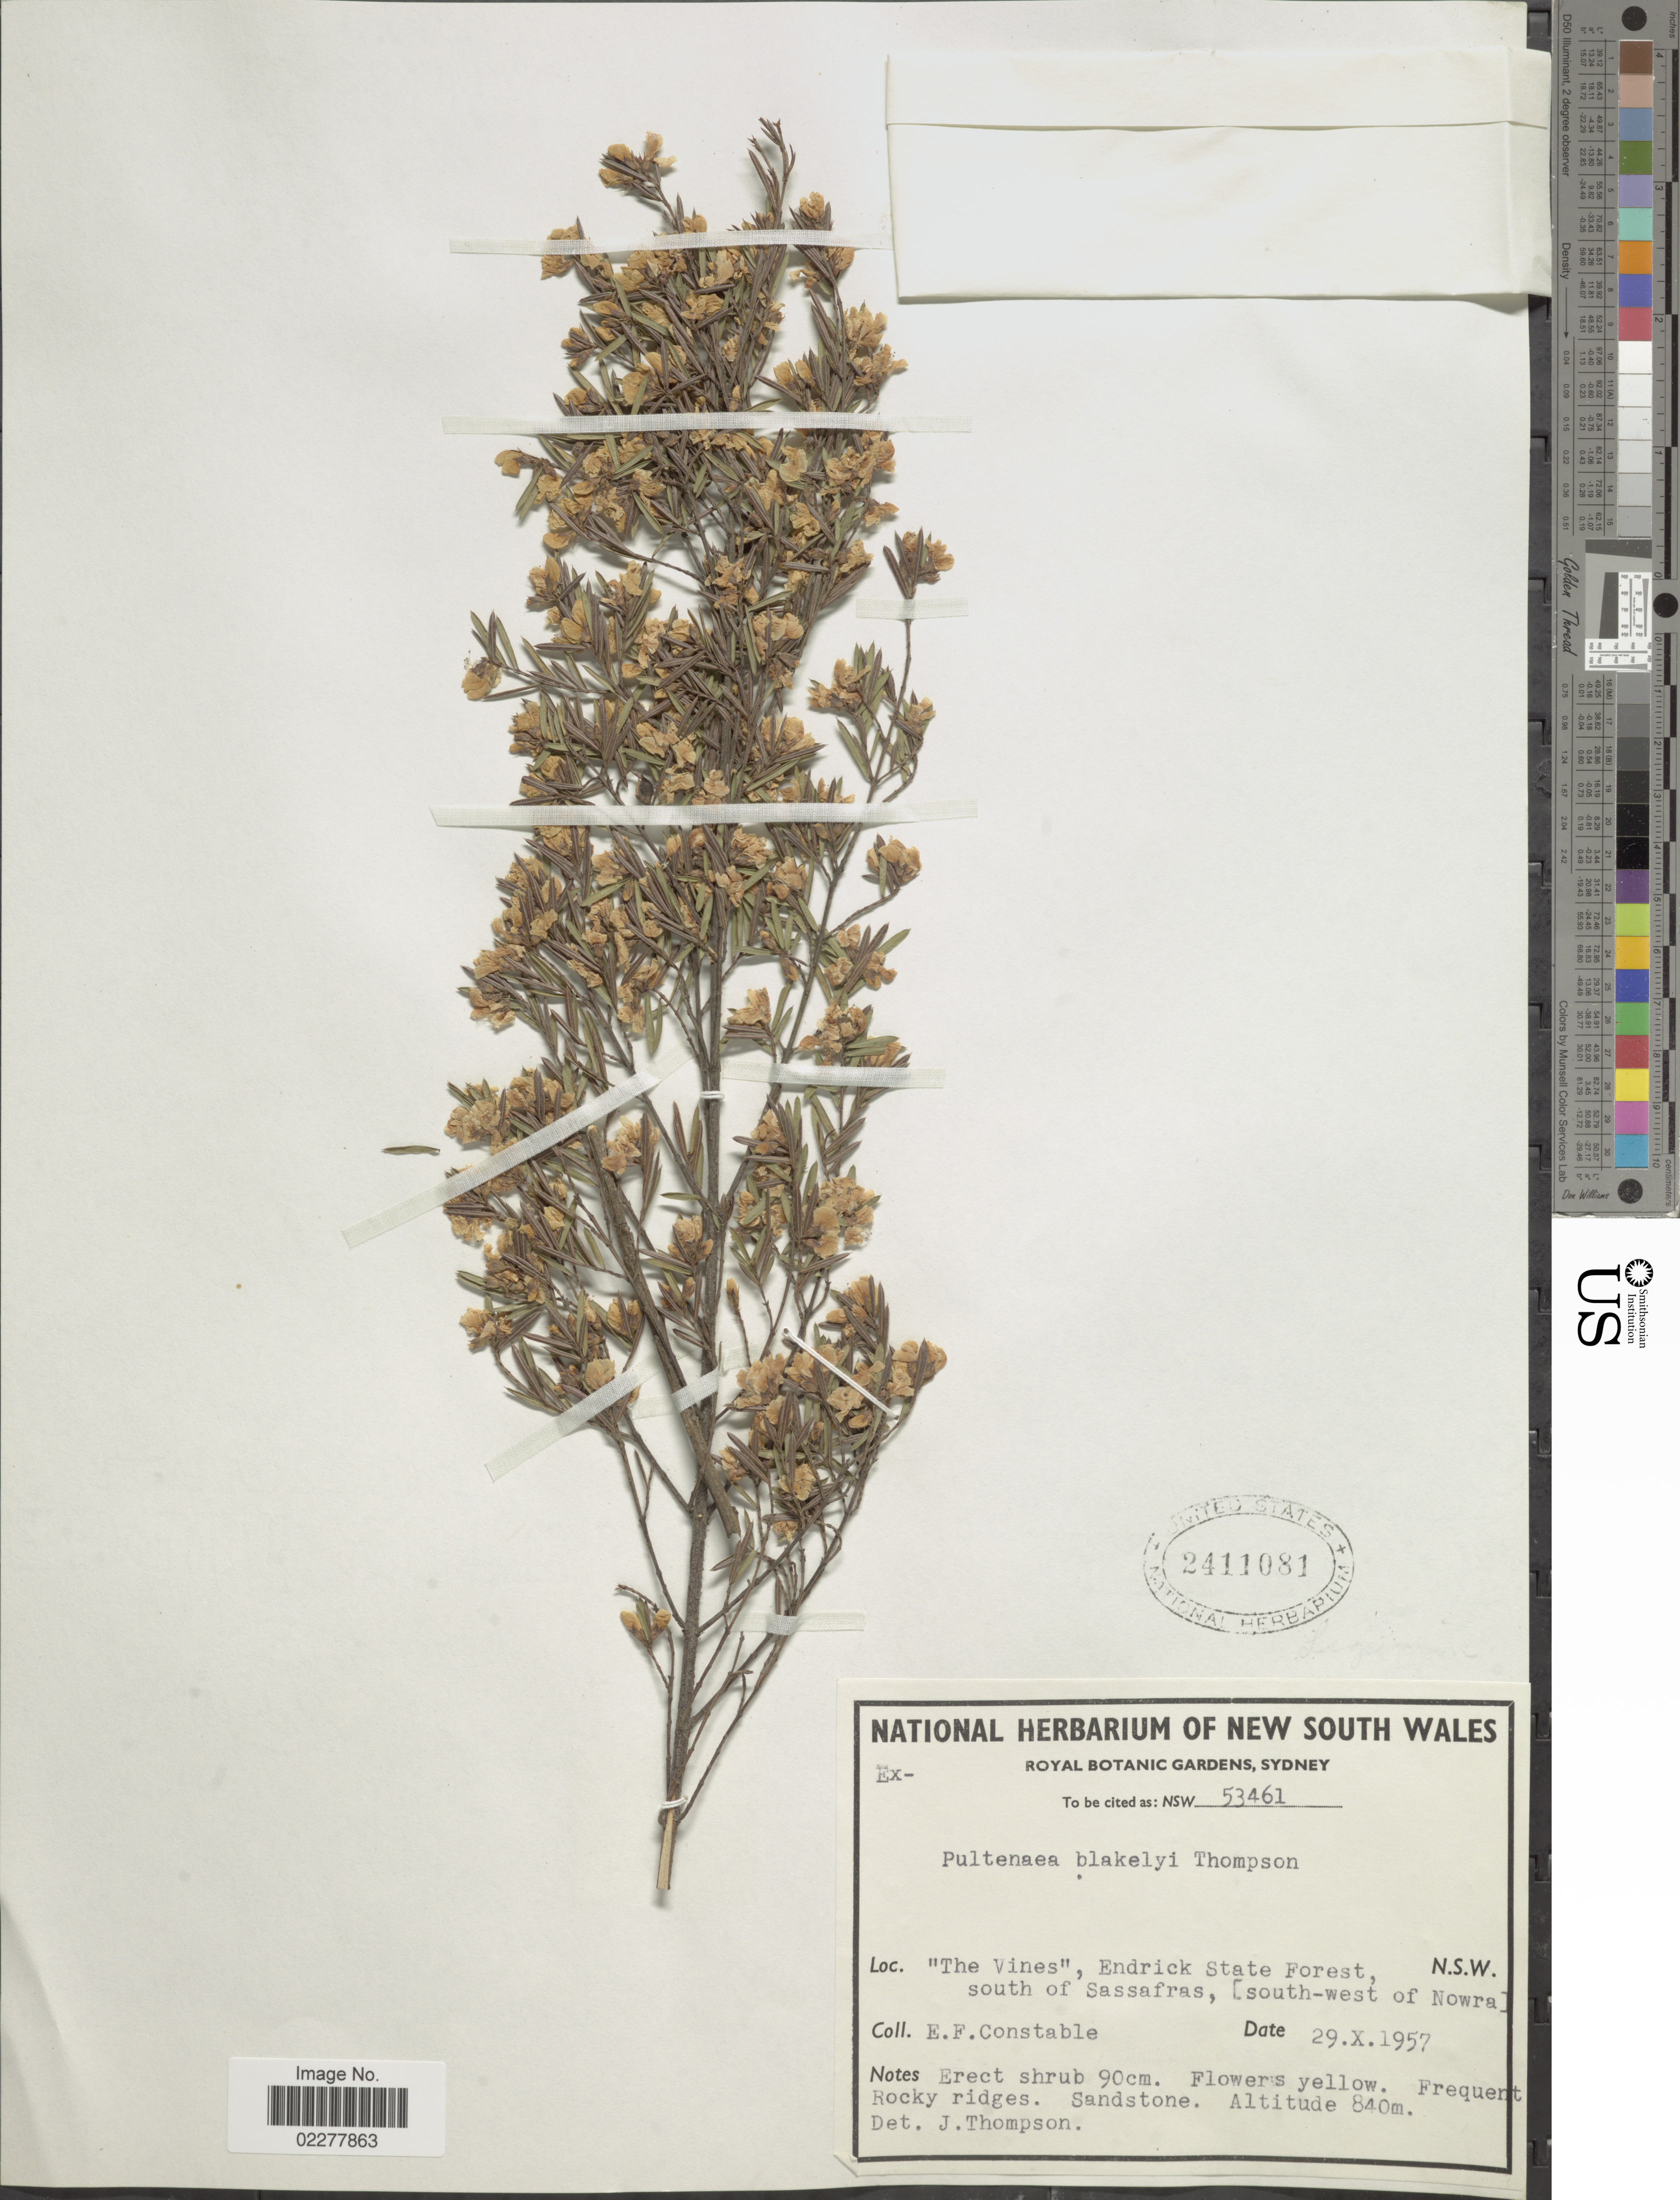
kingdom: Plantae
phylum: Tracheophyta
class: Magnoliopsida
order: Fabales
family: Fabaceae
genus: Pultenaea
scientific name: Pultenaea blakelyi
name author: J. Thompson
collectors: E. F. Constable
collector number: NSW 53461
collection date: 1957-10-29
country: Australia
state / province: New South Wales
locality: The Vines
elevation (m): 840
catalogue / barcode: US 2411081